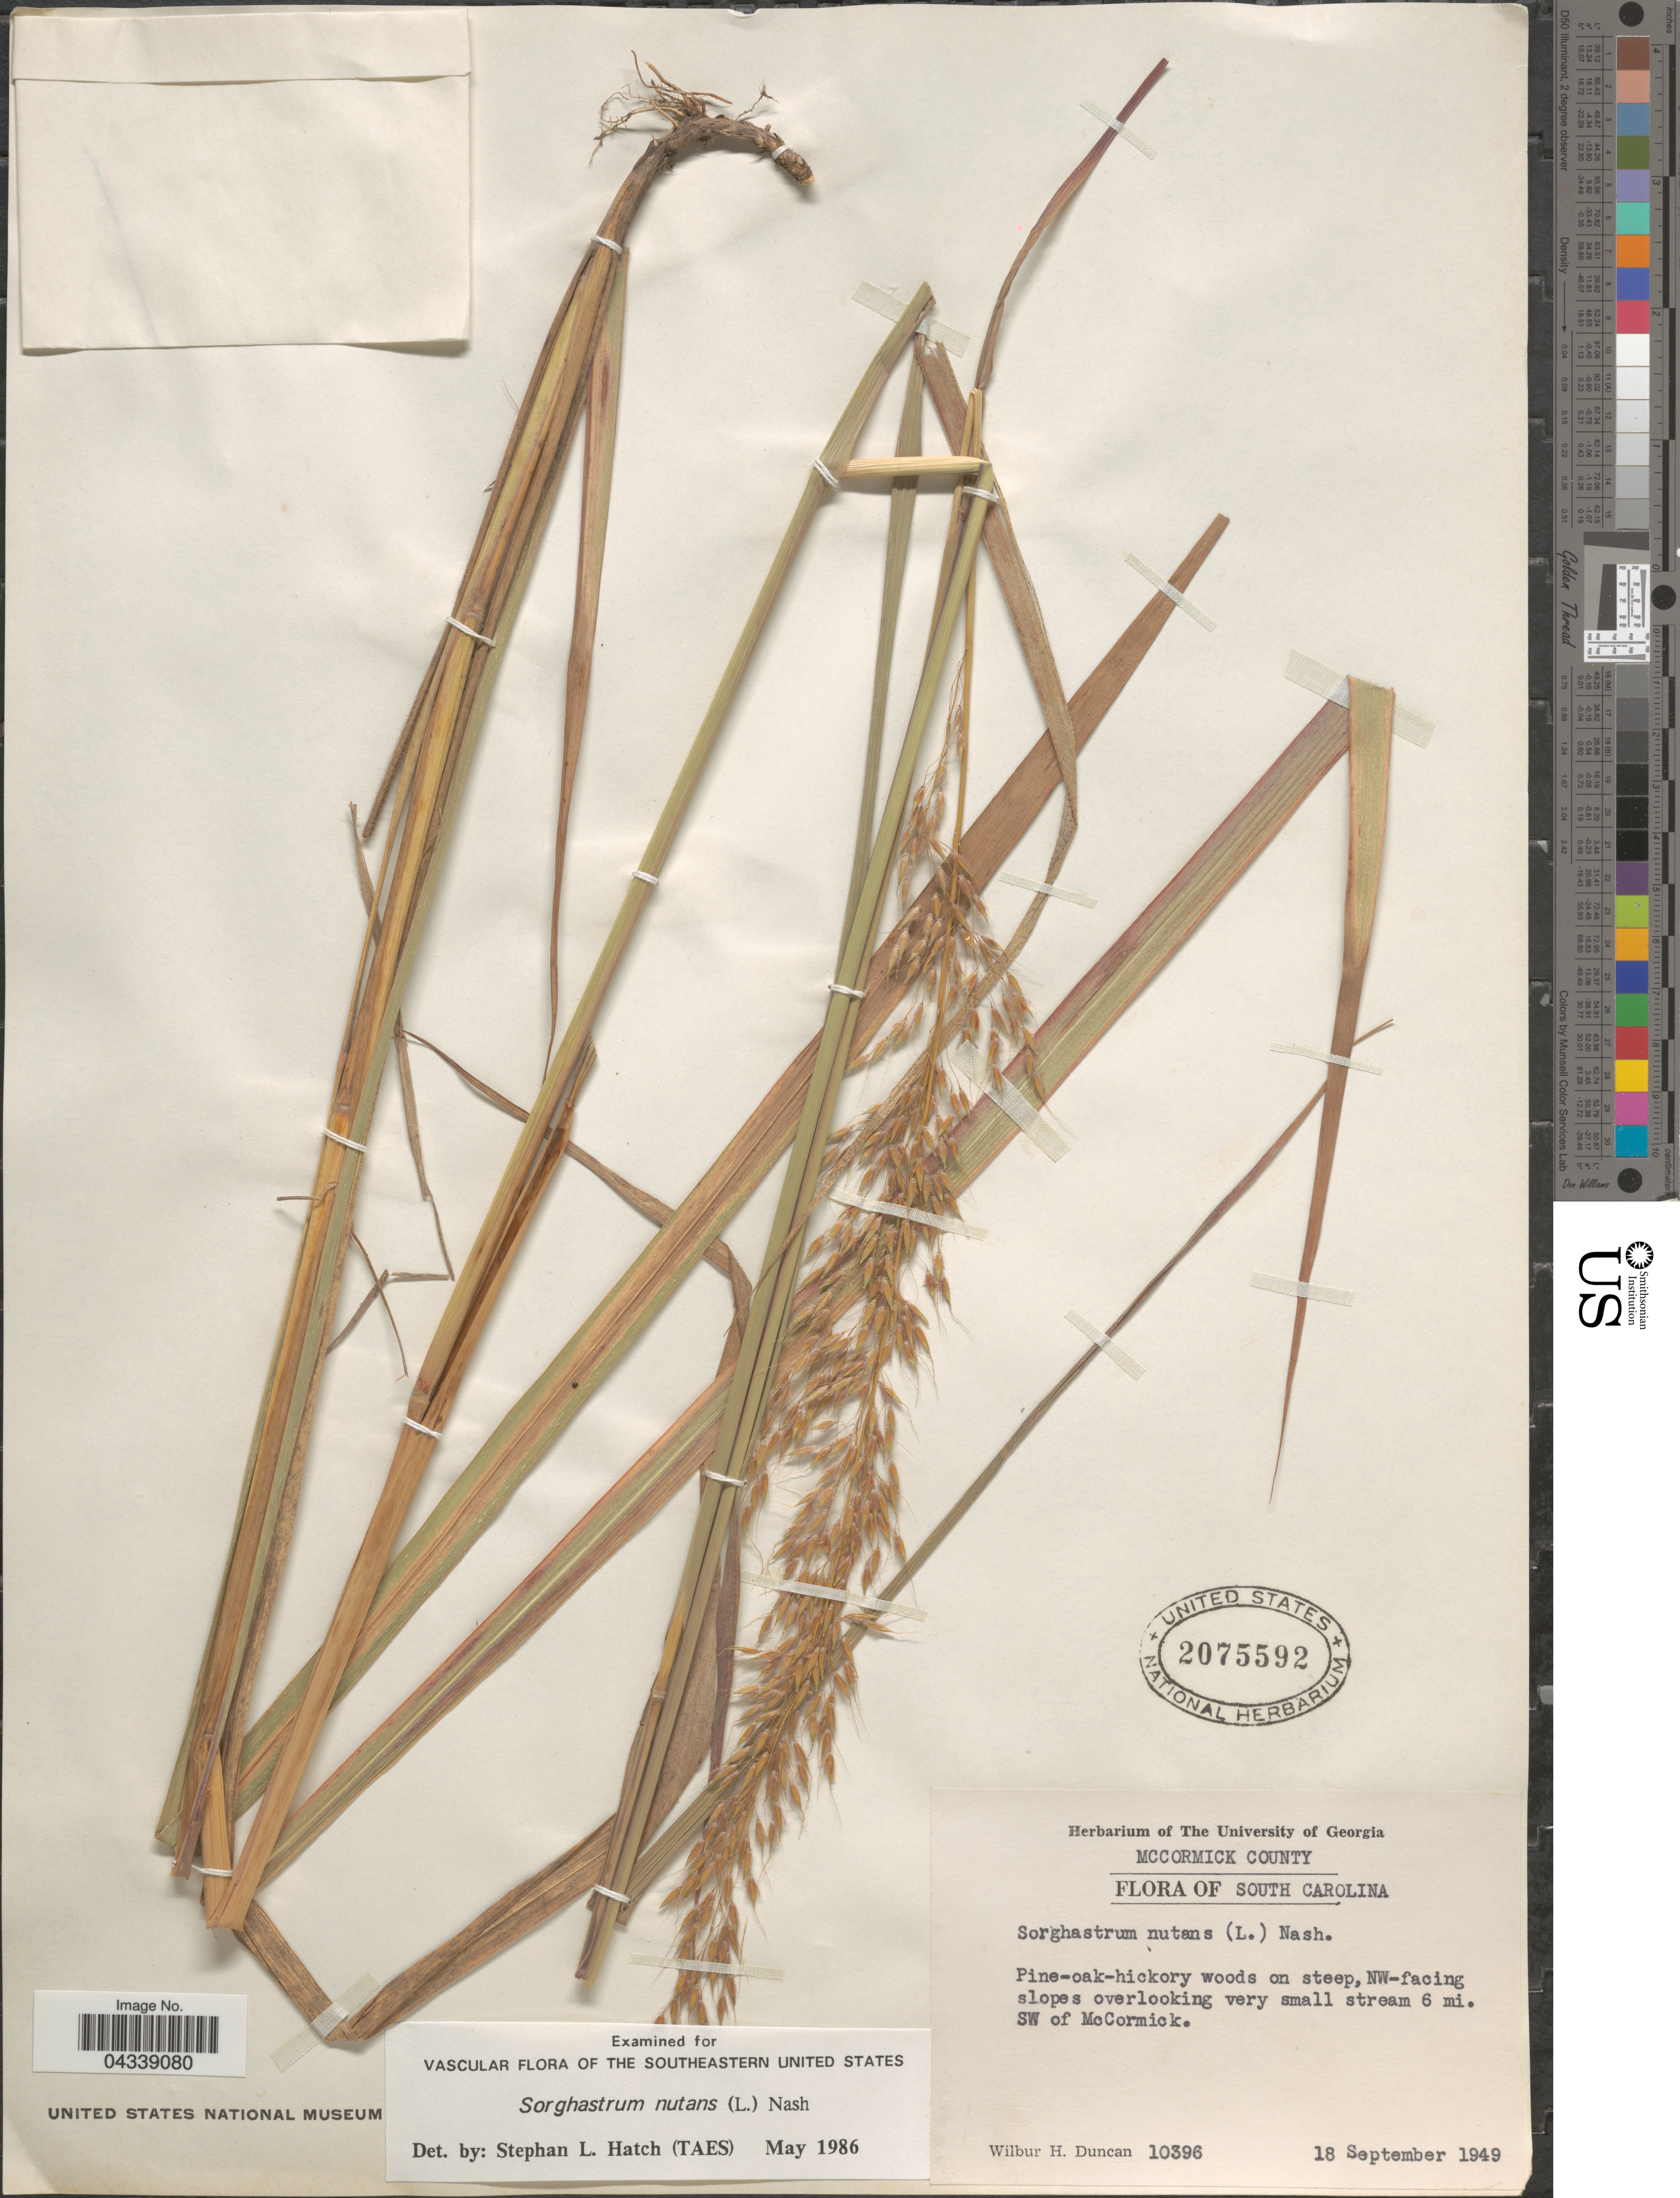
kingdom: Plantae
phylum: Tracheophyta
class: Liliopsida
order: Poales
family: Poaceae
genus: Sorghastrum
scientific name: Sorghastrum nutans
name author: (L.) Nash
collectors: W. H. Duncan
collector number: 10396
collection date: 1949-09-18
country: United States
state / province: South Carolina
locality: McCormick County. Pine-oak-hickory woods on steep, NW-facing slopes overlooking very small stream 6 mi. SW of McCormick.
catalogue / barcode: US 2075592